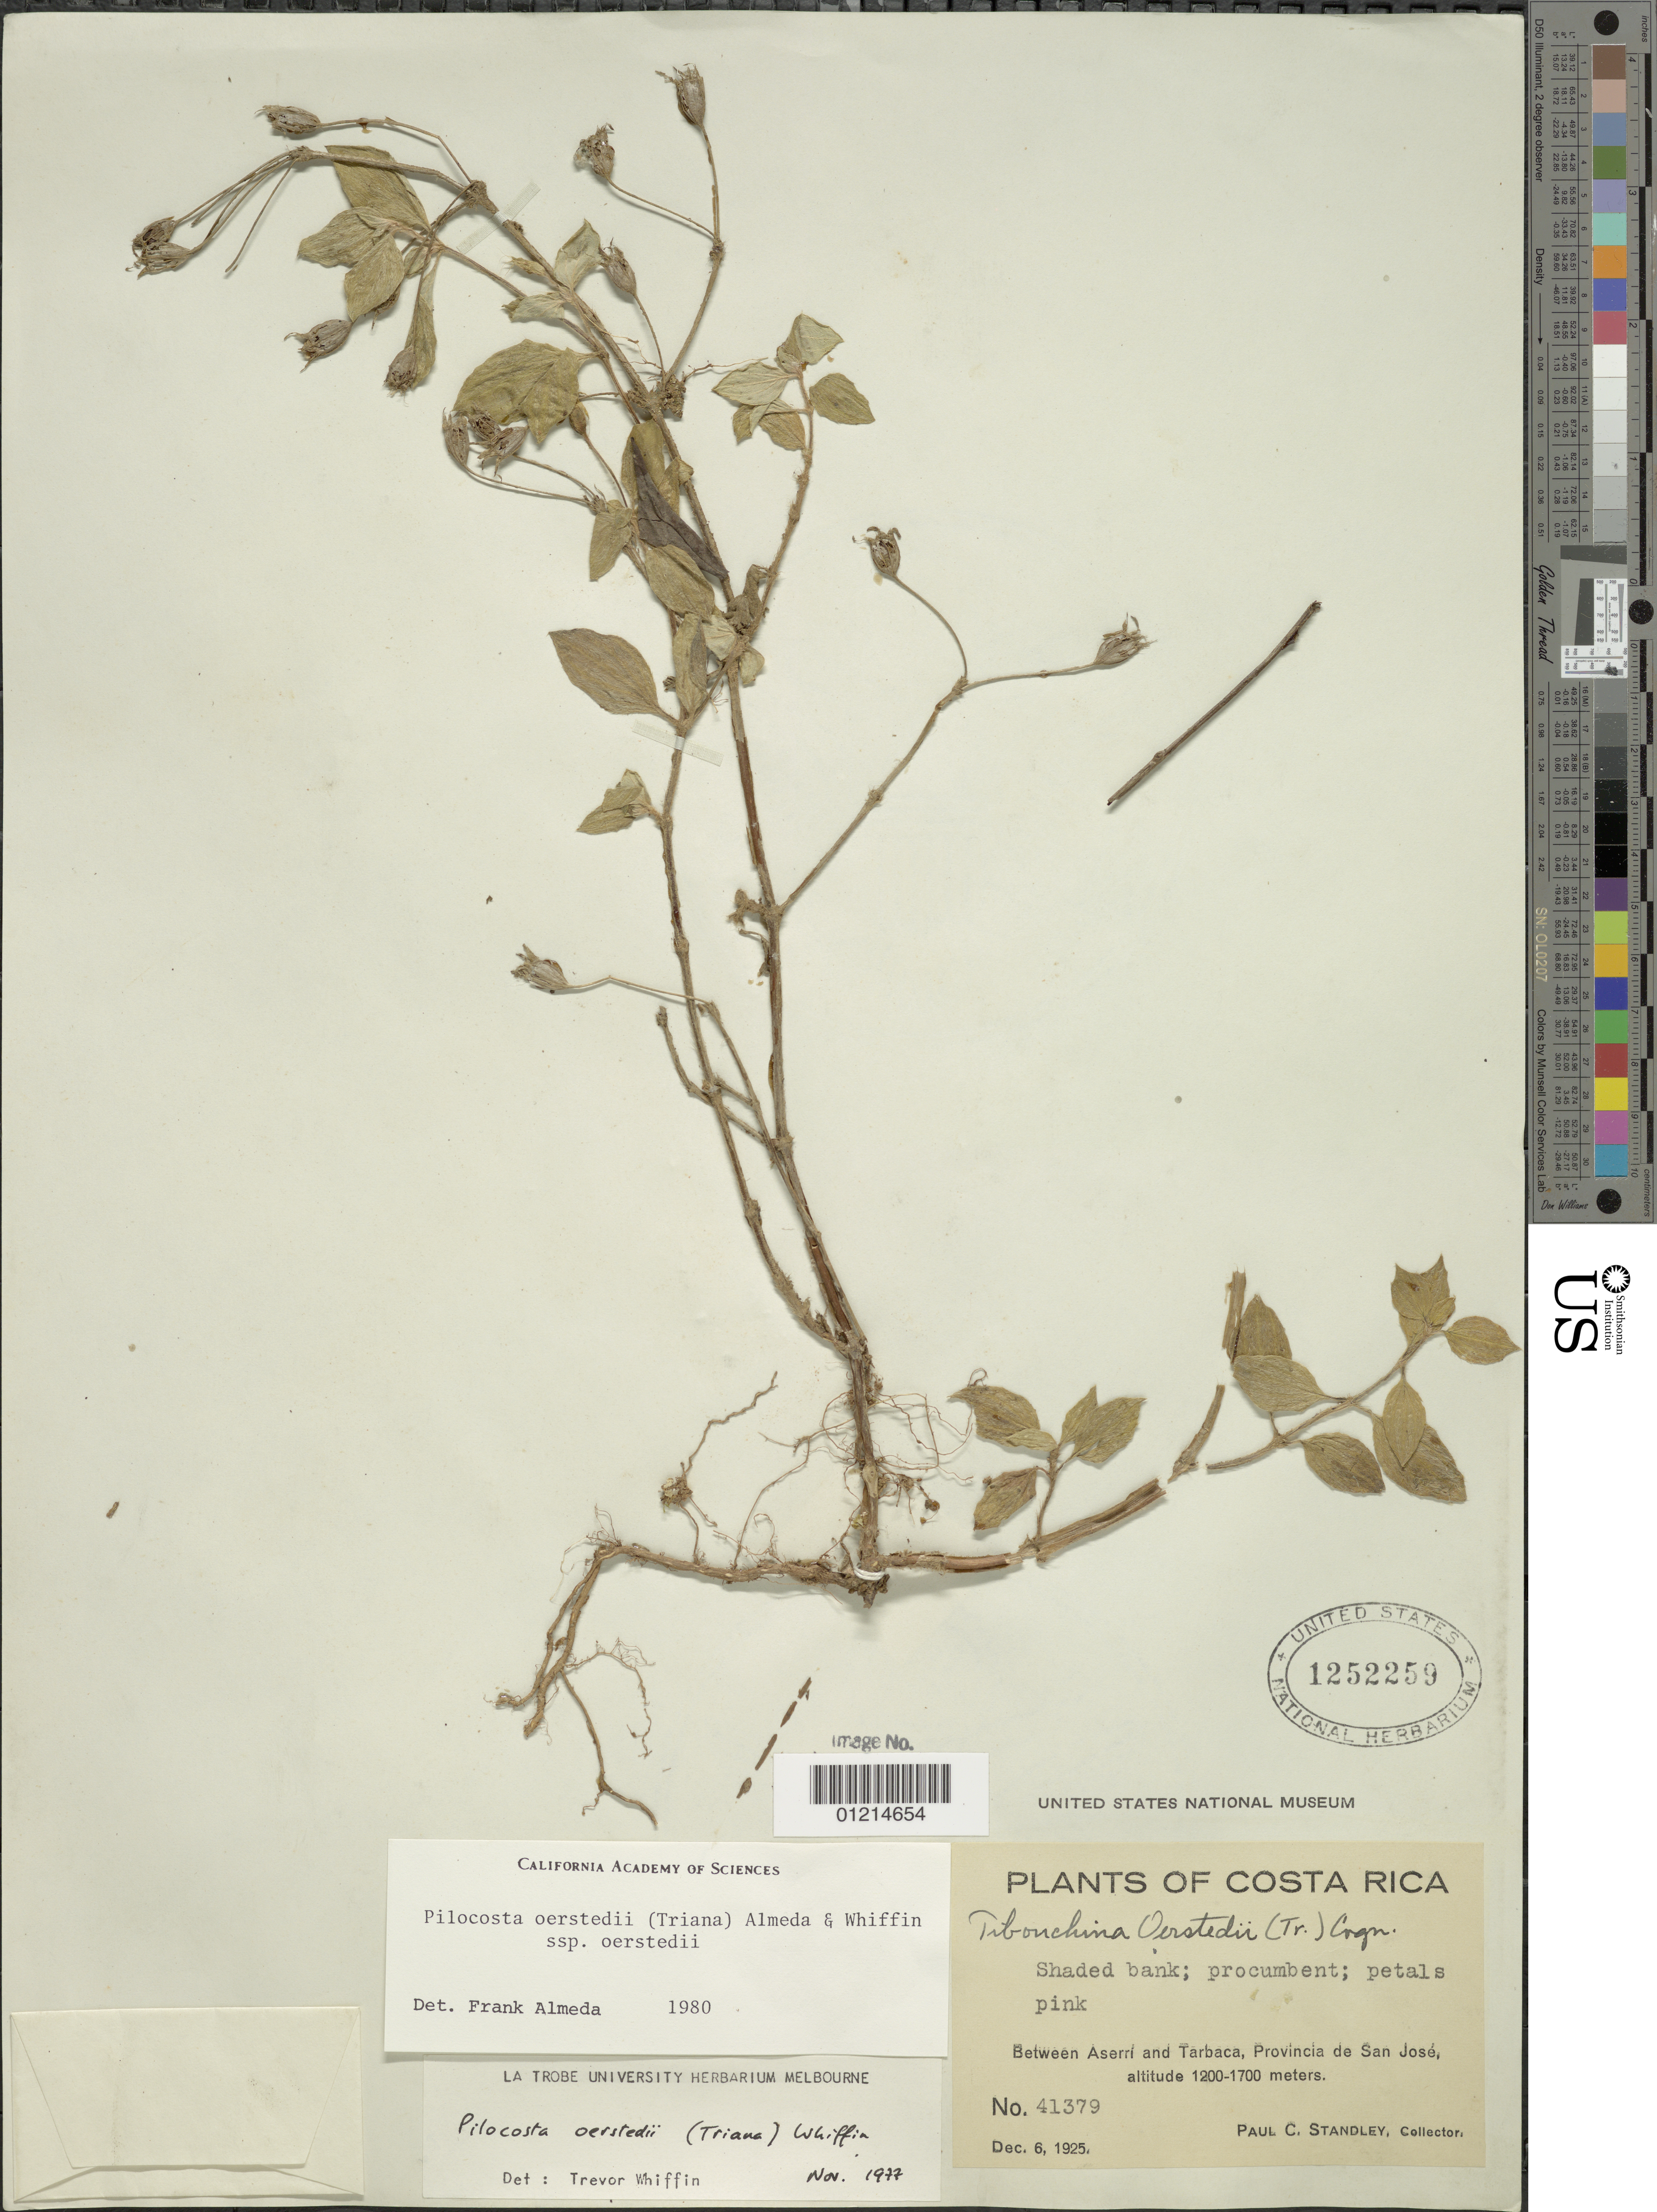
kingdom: Plantae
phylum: Tracheophyta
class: Magnoliopsida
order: Myrtales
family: Melastomataceae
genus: Pilocosta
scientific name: Pilocosta oerstedii subsp. oerstedii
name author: (Triana) Almeda &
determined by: Almeda, F.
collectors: P. C. Standley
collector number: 41379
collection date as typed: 6 Dec 1925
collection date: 1925-12-06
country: Costa Rica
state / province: San Jose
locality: Between Aserrí and Tarbaca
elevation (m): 1200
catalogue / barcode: US 1252259